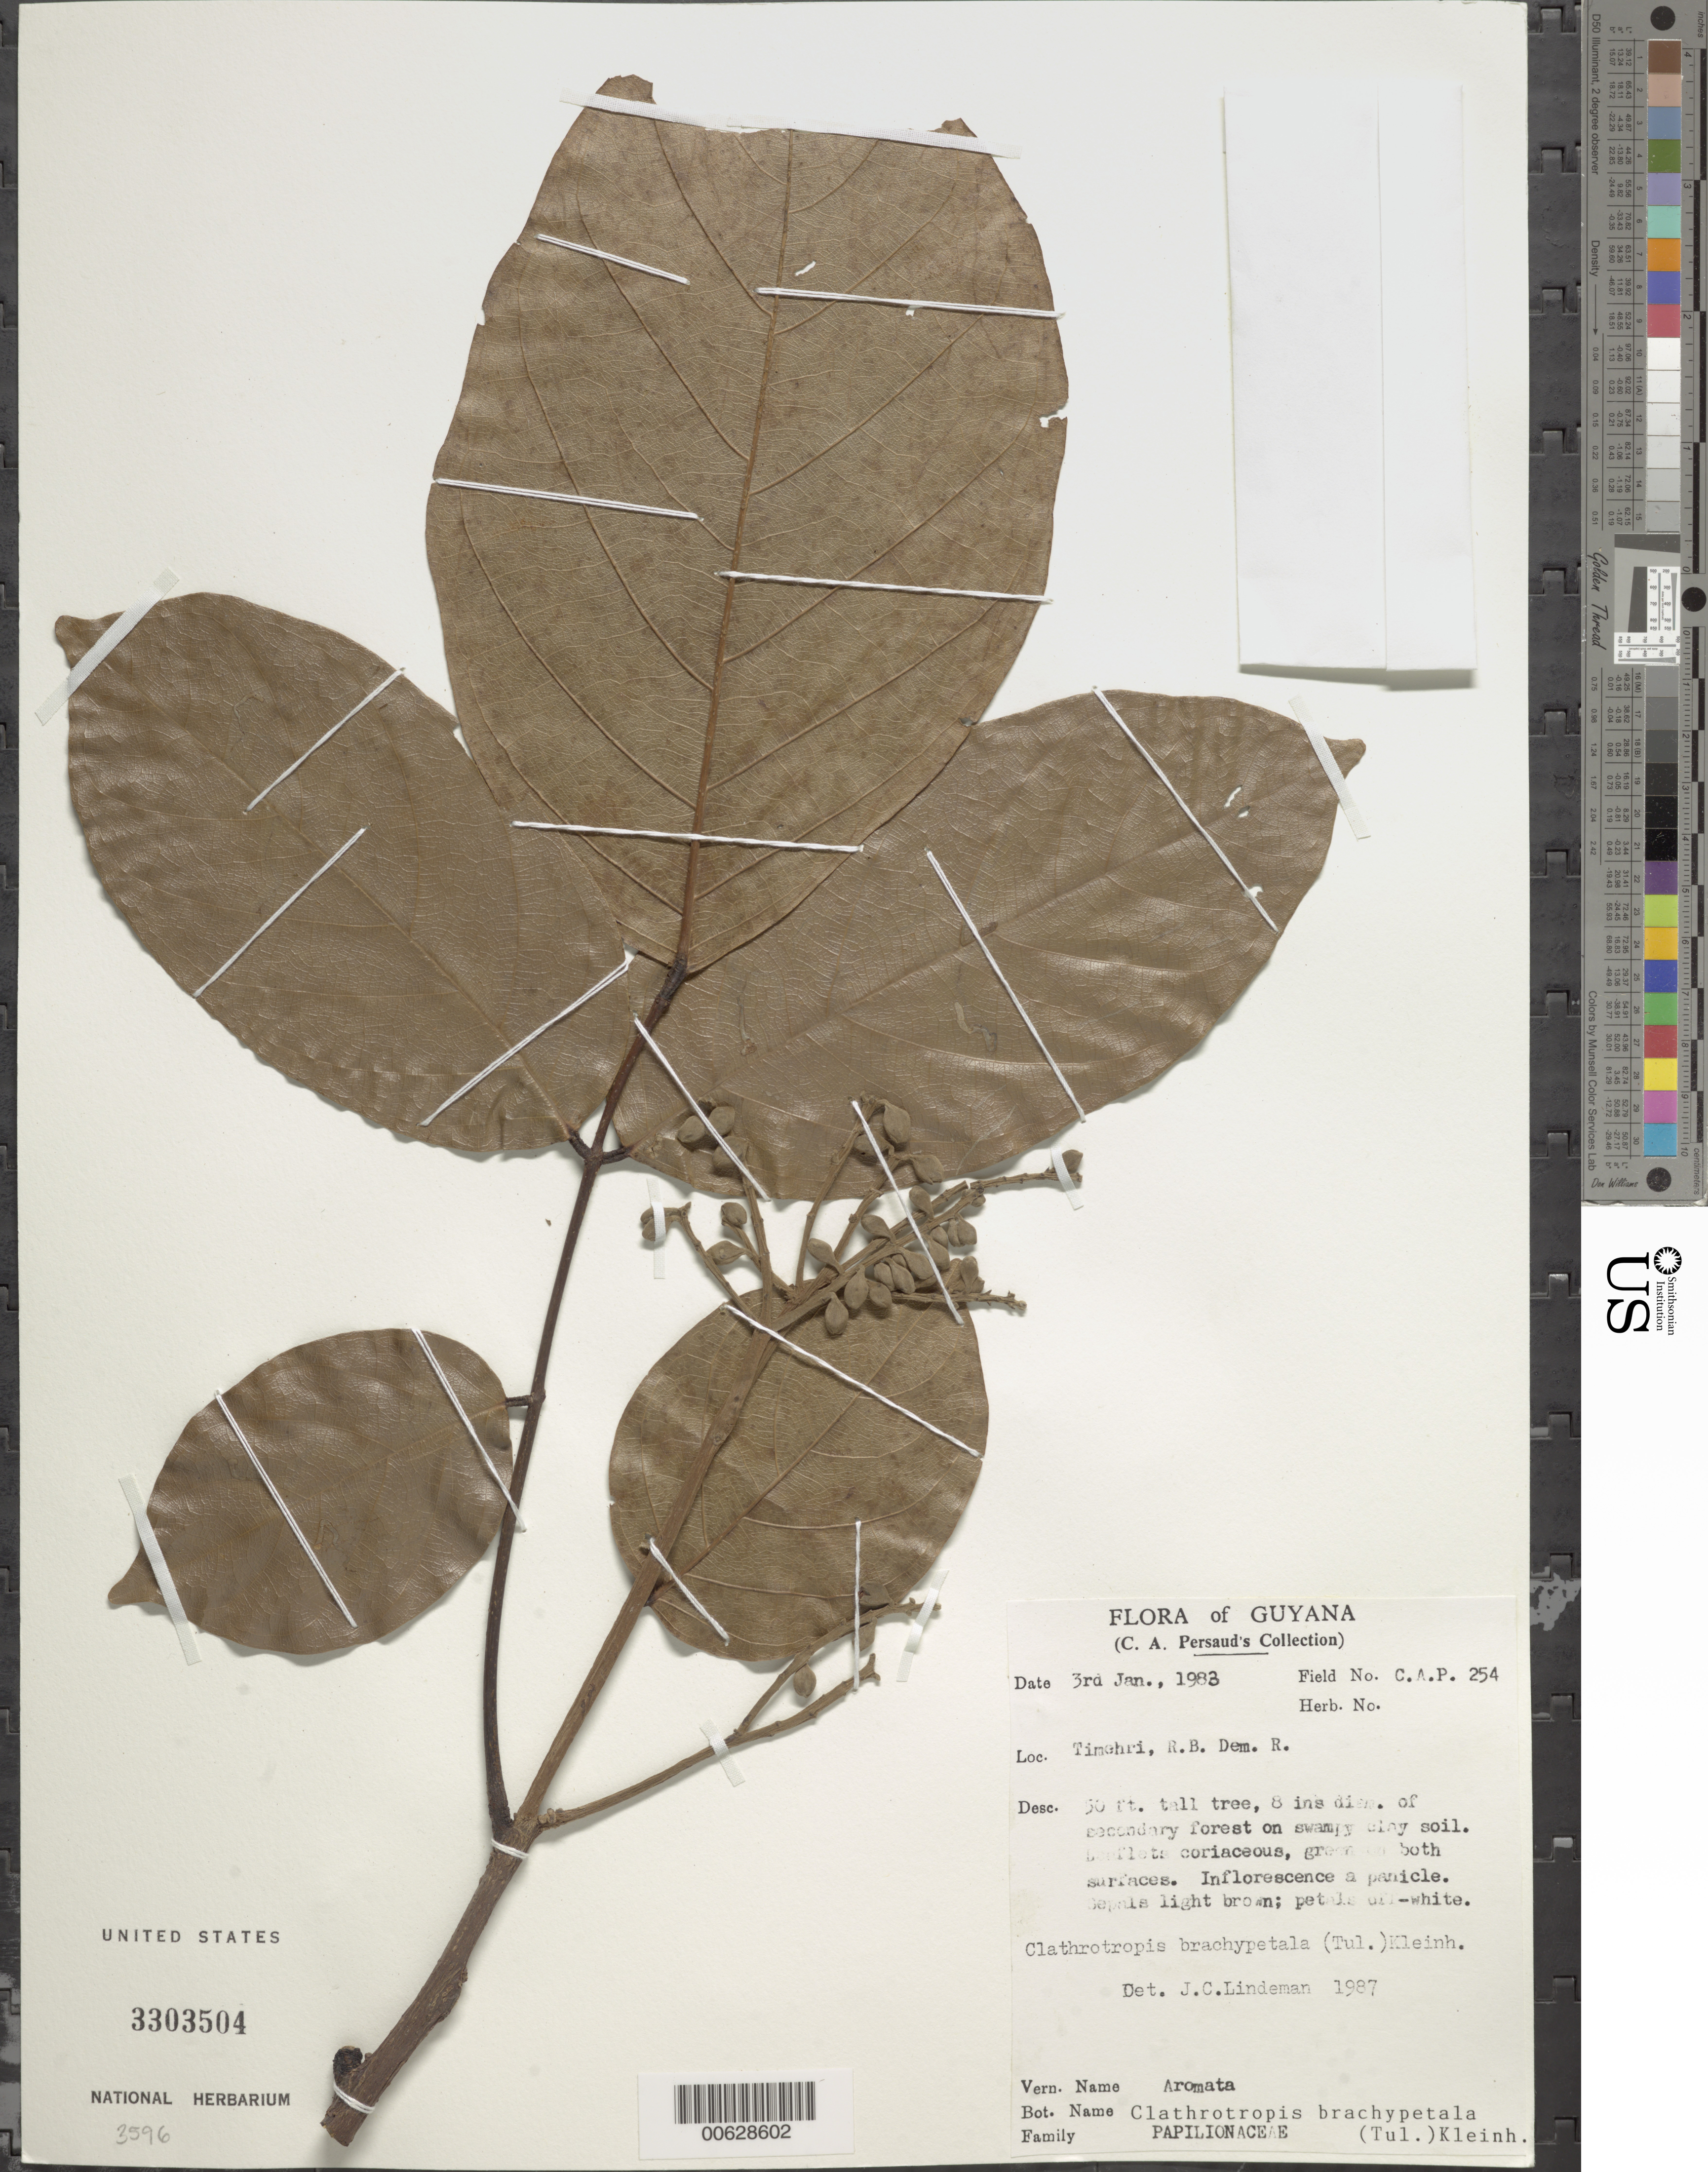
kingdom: Plantae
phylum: Tracheophyta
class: Magnoliopsida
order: Fabales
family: Fabaceae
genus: Clathrotropis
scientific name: Clathrotropis brachypetala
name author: (Tul.) Kleinh.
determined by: Lindeman, J. C.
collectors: A. Persaud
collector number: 254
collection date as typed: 3-Jan-83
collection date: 1983-01-03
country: Guyana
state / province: Demerara-Mahaica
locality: Timehri, R.B. Demerara R.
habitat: Secondary forest on swampy clay soil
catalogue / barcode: US 3303504